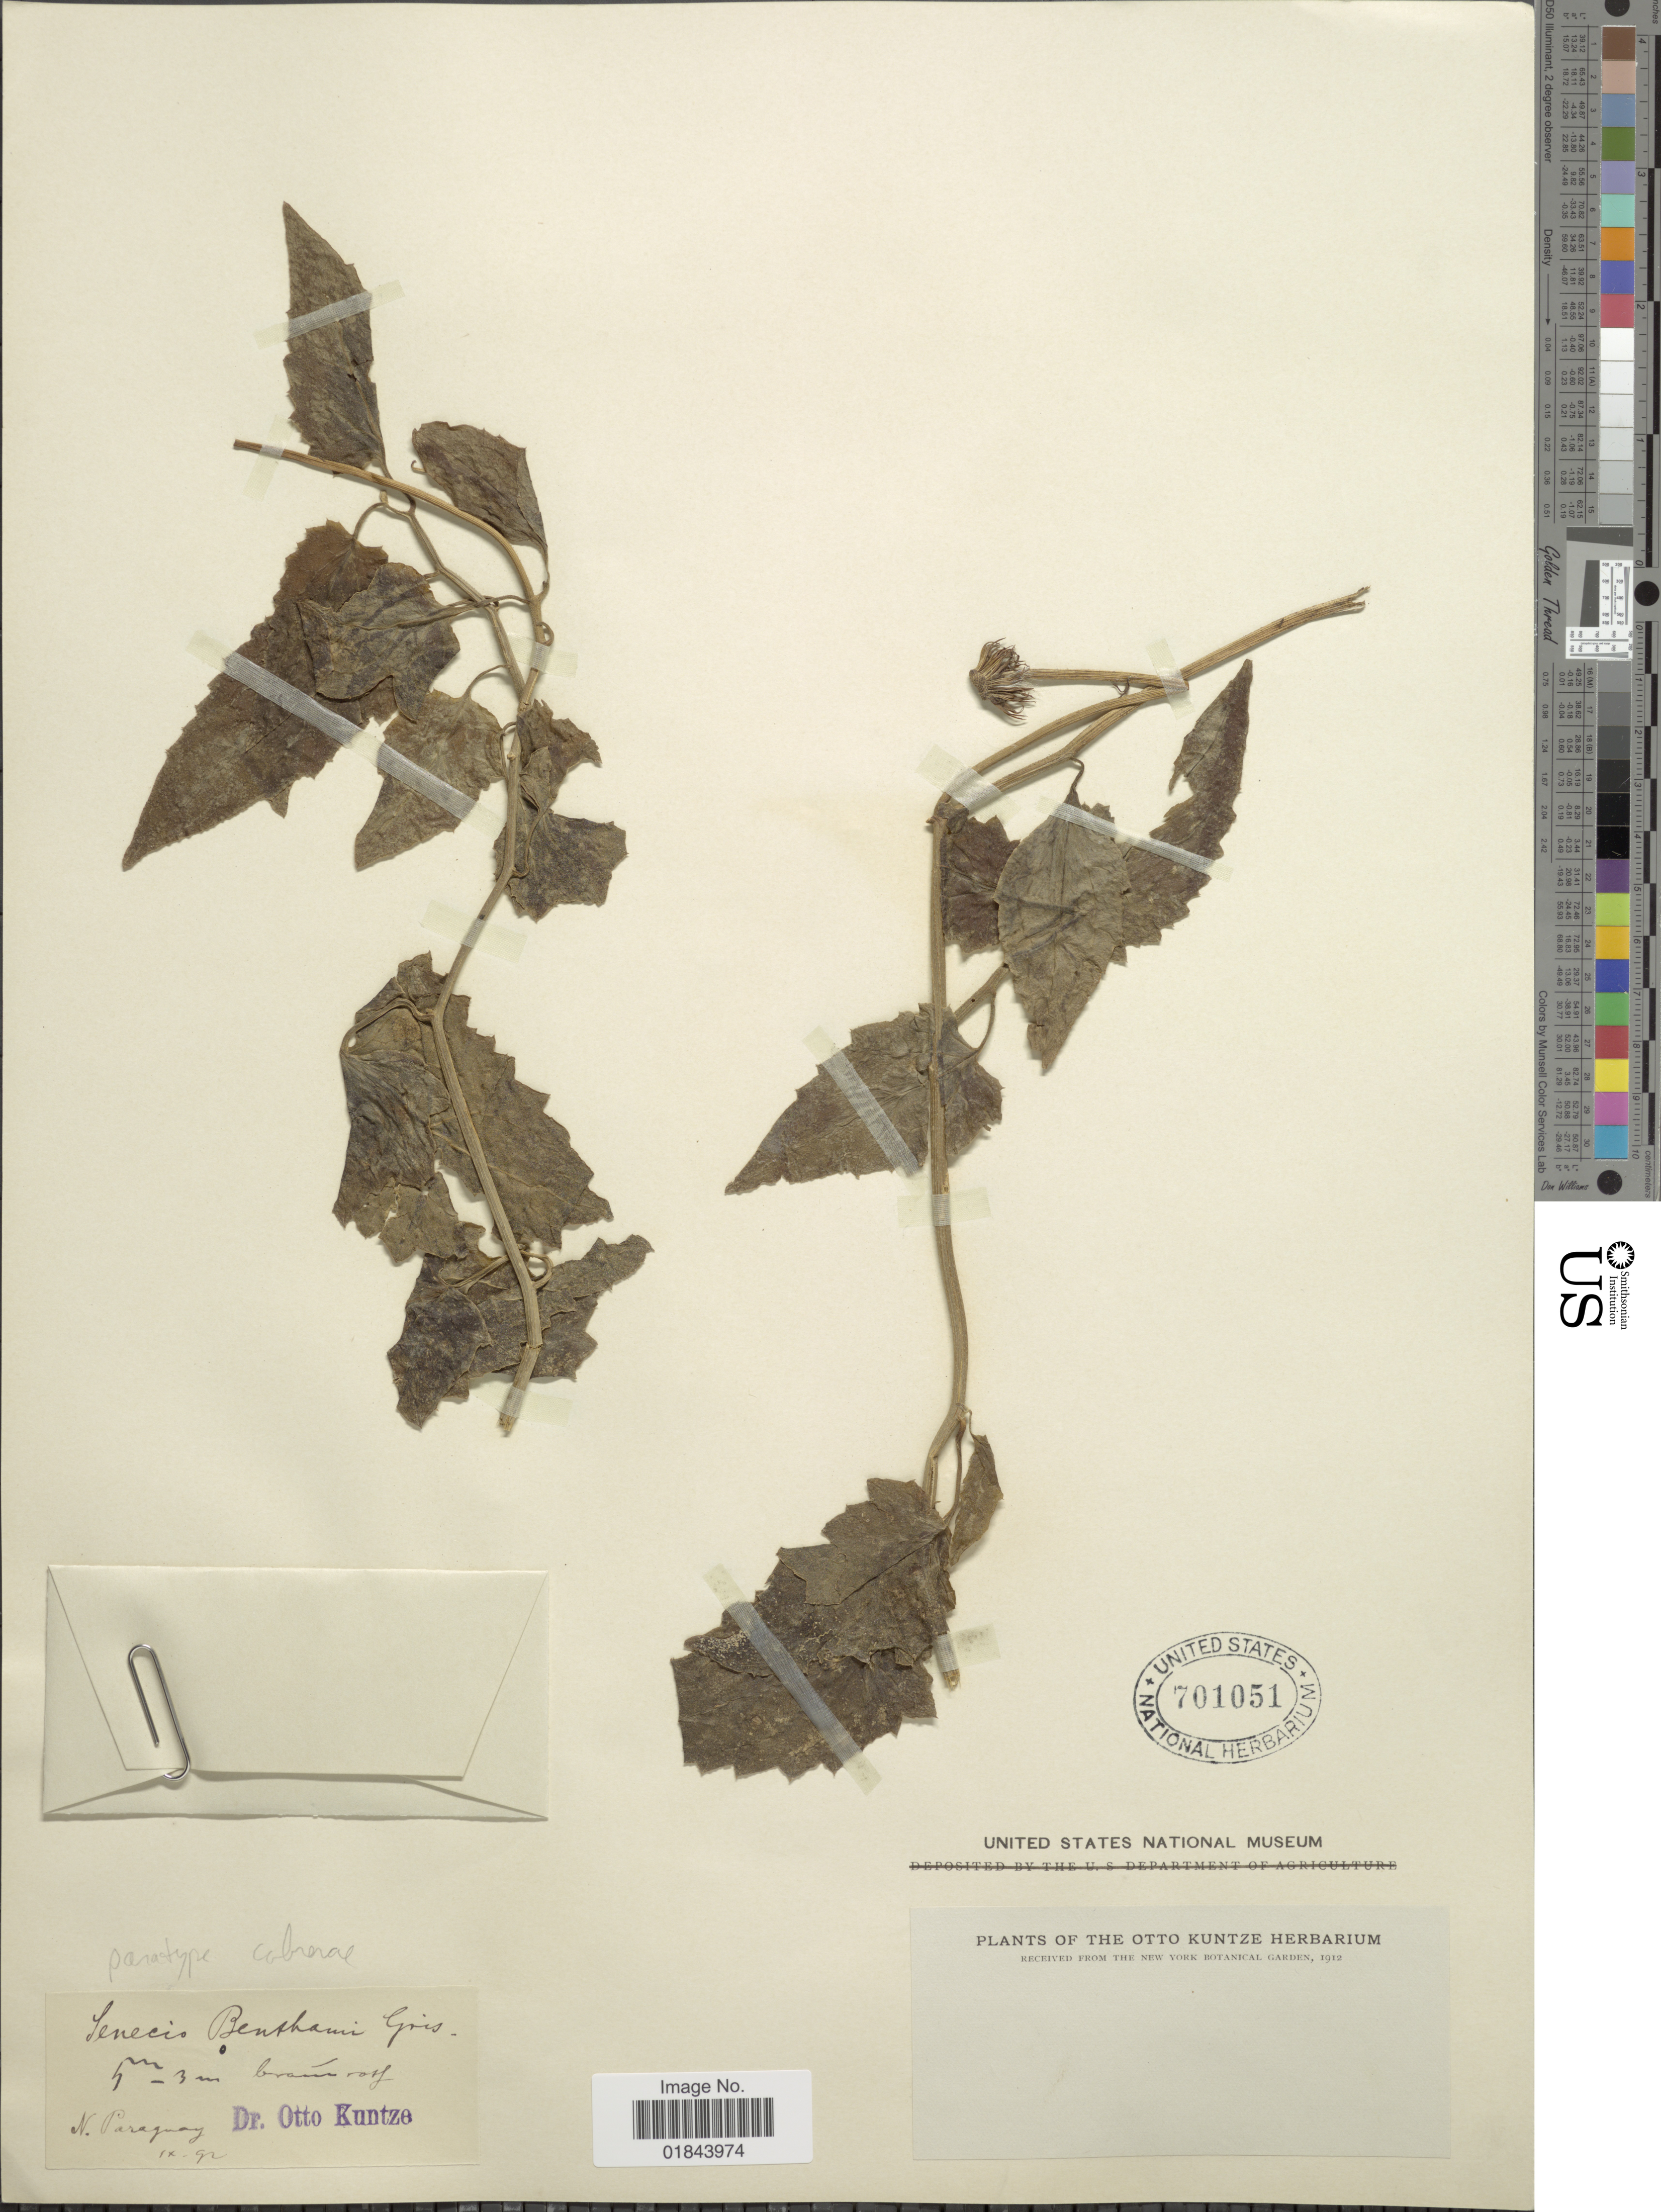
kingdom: Plantae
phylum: Tracheophyta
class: Magnoliopsida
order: Asterales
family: Asteraceae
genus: Pseudogynoxys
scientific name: Pseudogynoxys cabrerae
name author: H. Rob. & Cuatrec.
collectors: C.E.O. Kuntze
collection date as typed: Transcribed d/m/y: /9/92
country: Paraguay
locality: N. Paraguay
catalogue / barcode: US 701051